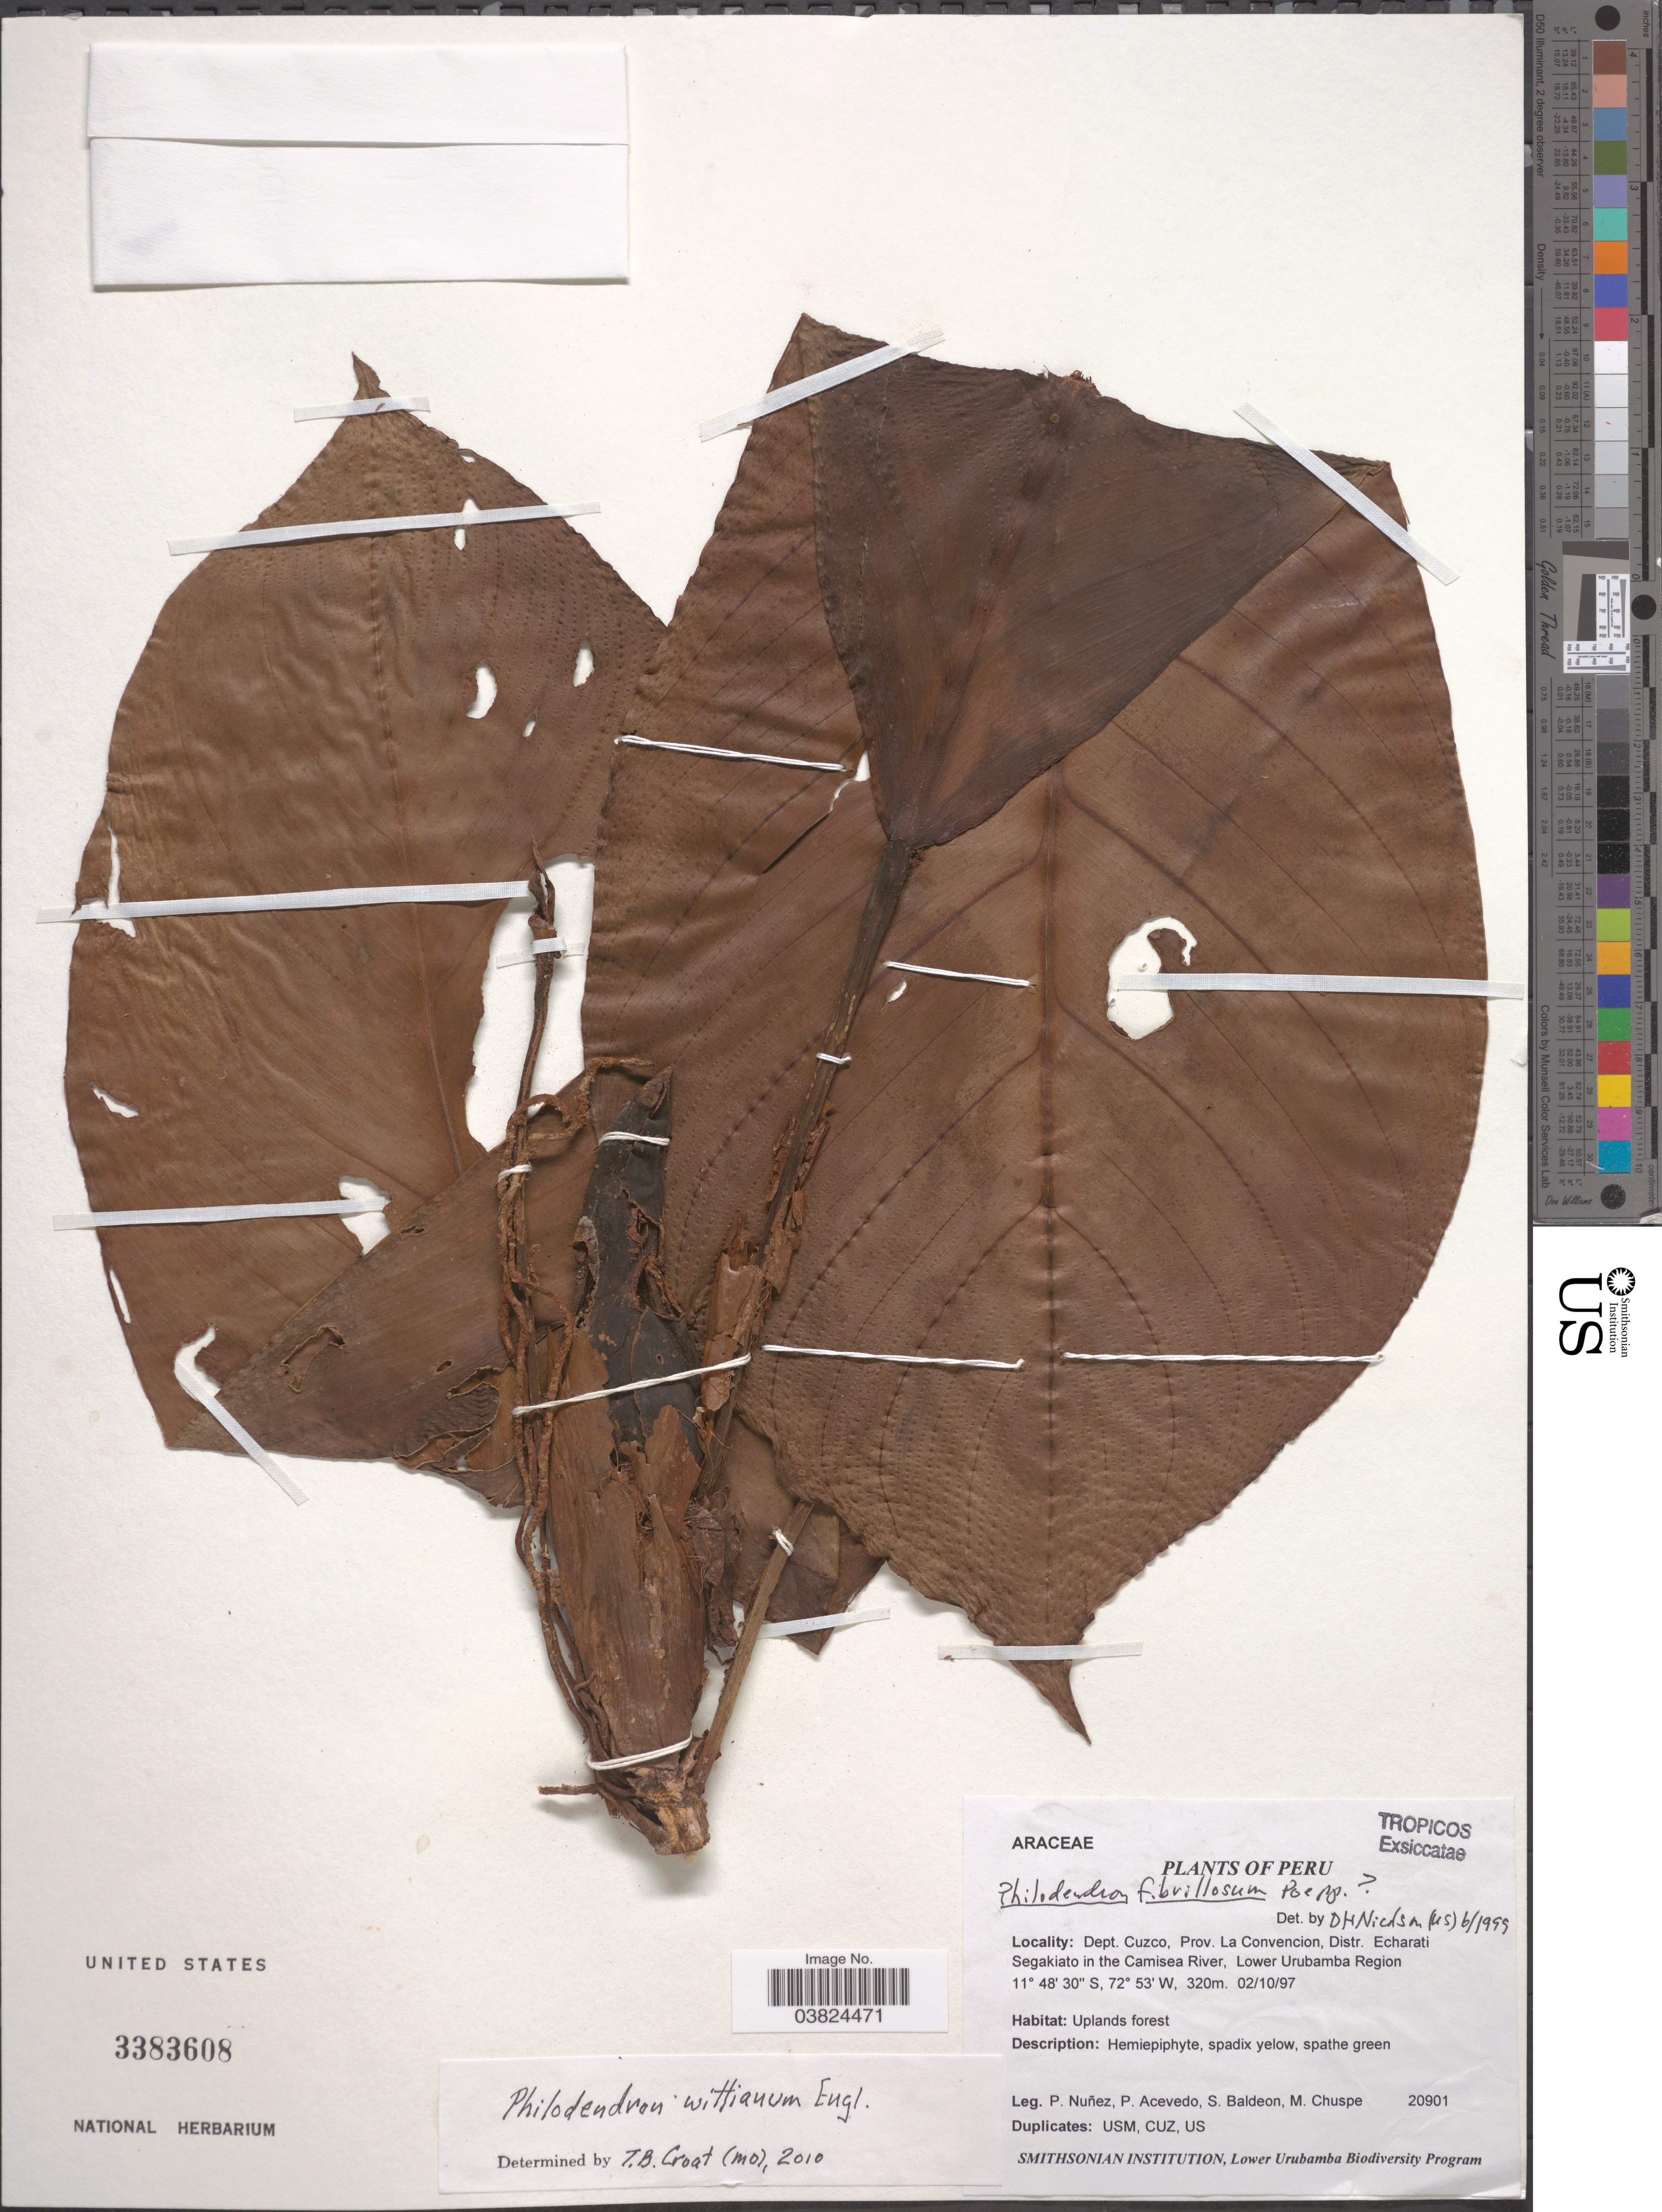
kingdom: Plantae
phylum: Tracheophyta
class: Liliopsida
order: Alismatales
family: Araceae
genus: Philodendron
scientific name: Philodendron wittianum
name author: Engl.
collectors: P. Nuñez V., P. Acevedo-Rodr., S. Baldeon & M. Chuspe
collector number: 20901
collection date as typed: Transcribed d/m/y: 2/10/97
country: Peru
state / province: Cusco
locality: Dept. Cuzco, Prov. La Convencion, Distr. Echarati Segakiato in the Camisea River, Lower Urubamba Region.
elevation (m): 320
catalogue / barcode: US 3383608